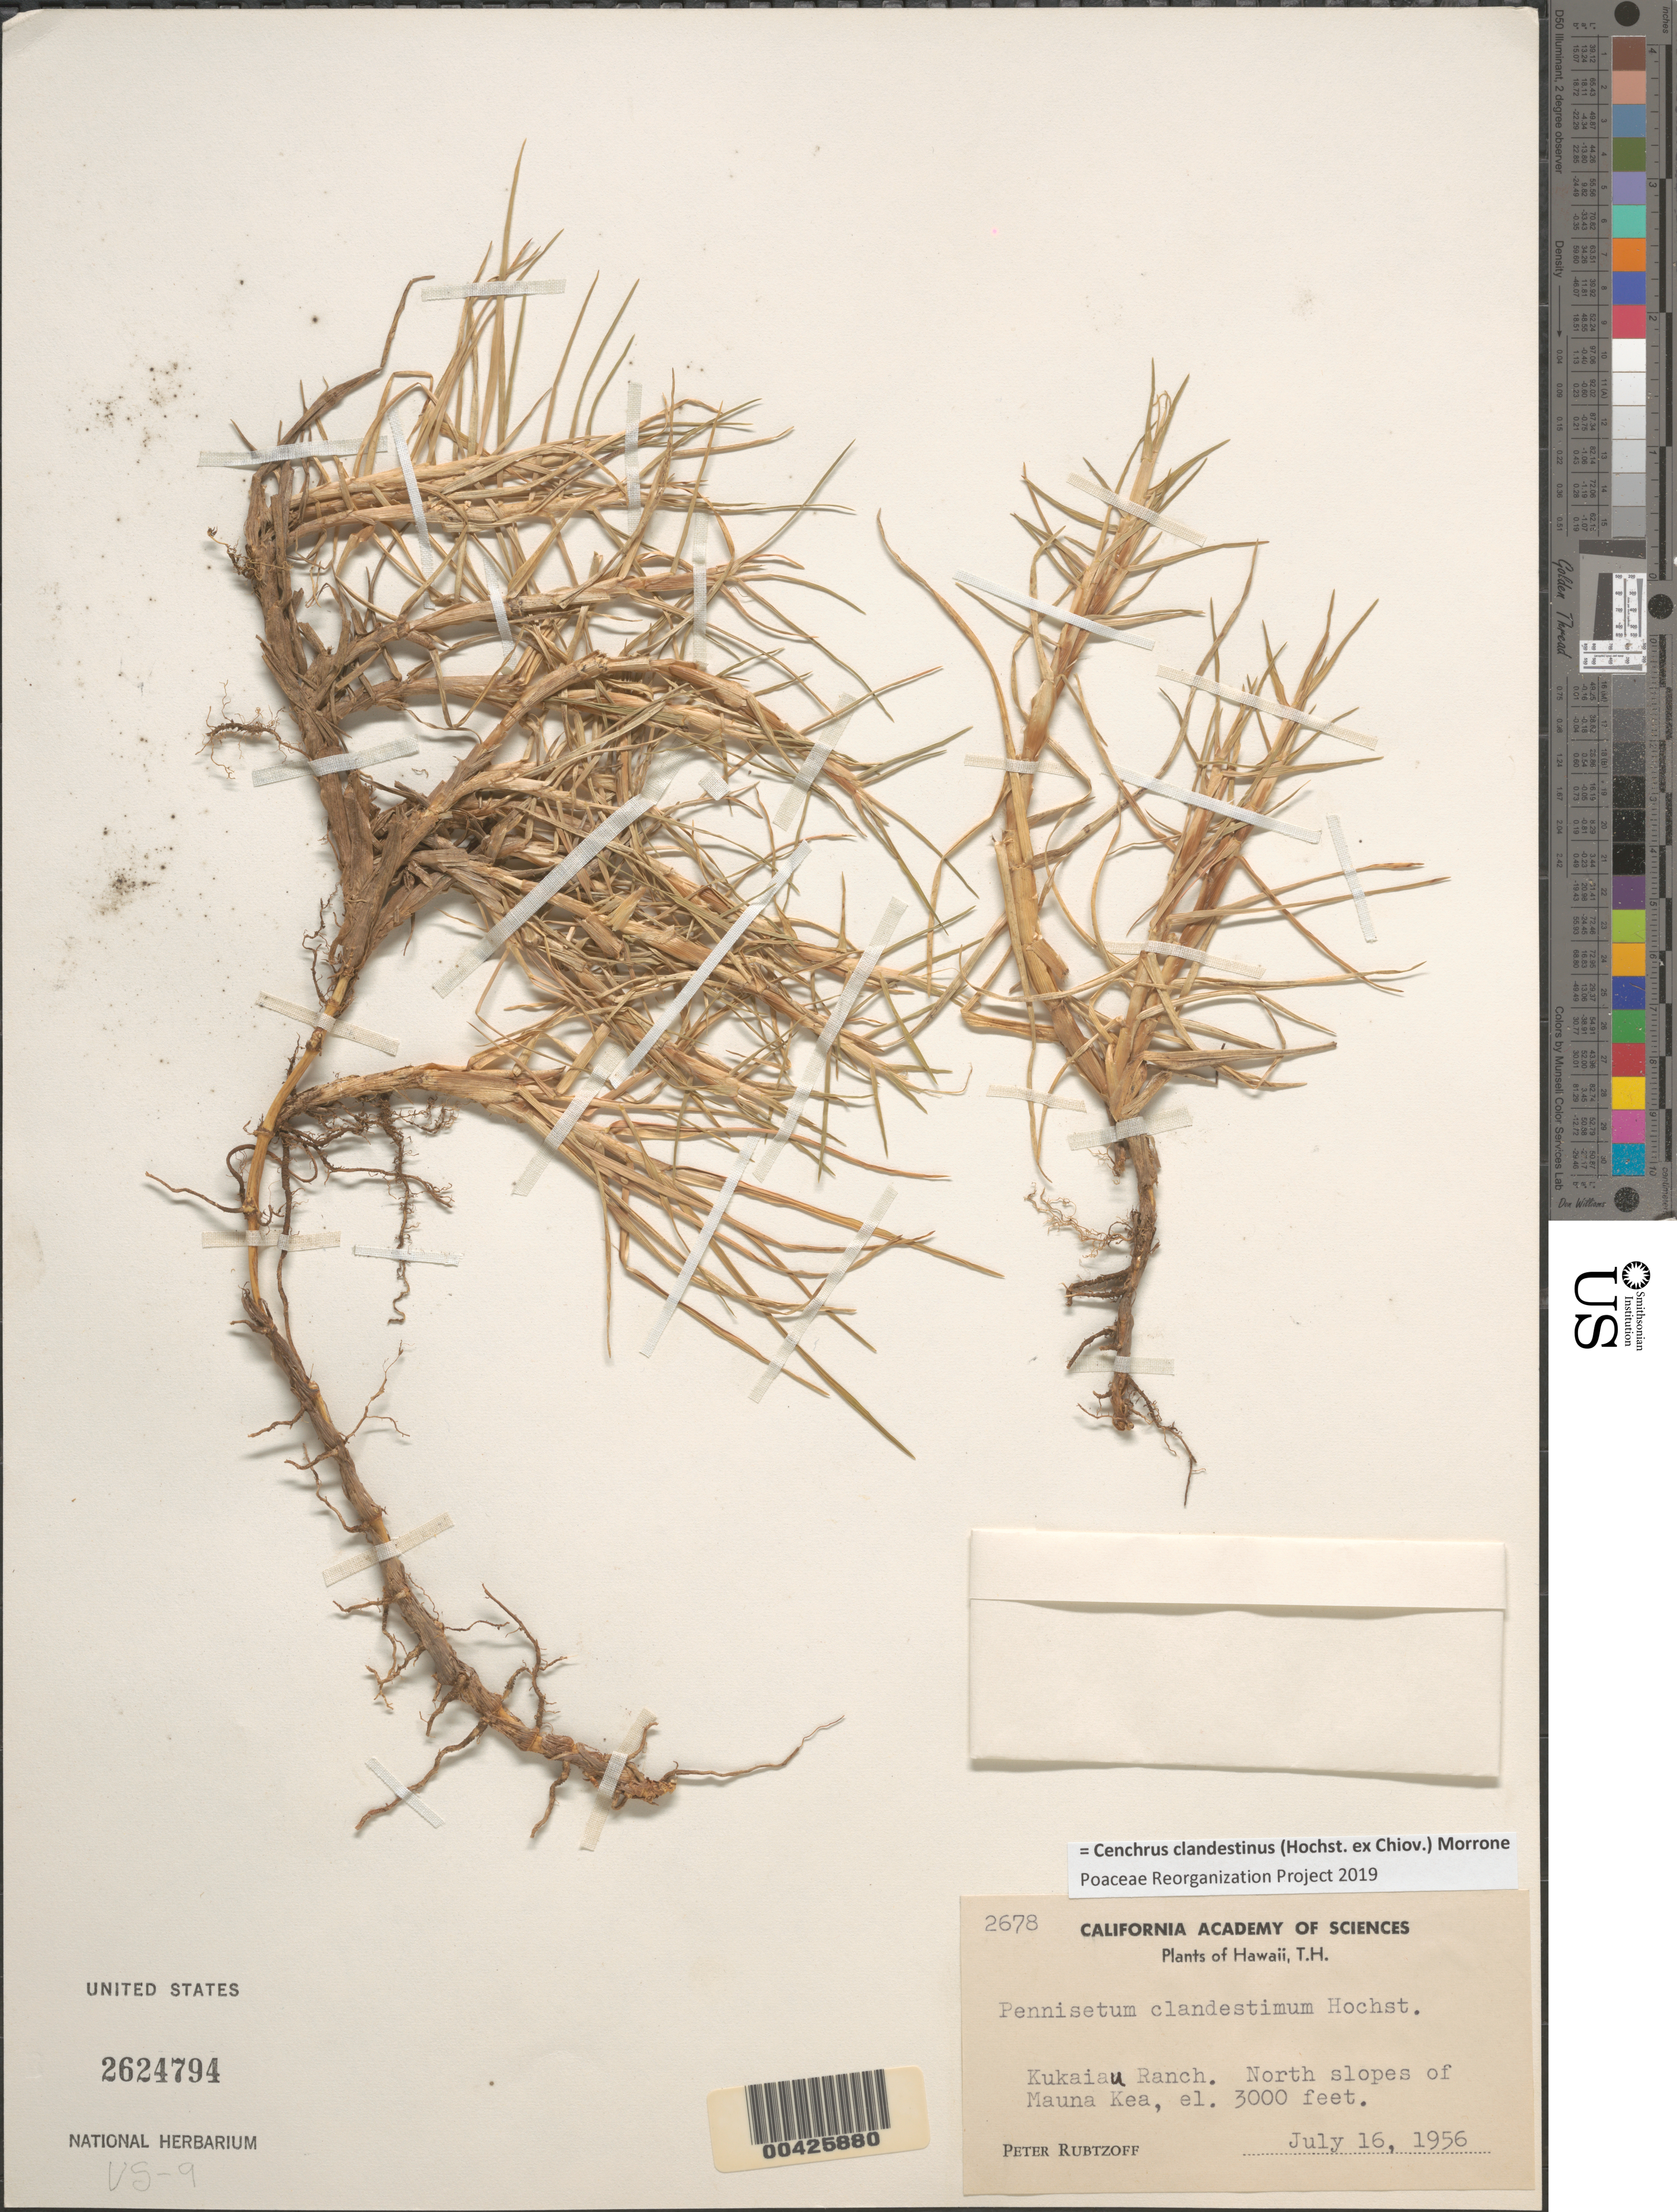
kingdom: Plantae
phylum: Tracheophyta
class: Liliopsida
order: Poales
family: Poaceae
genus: Cenchrus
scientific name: Cenchrus clandestinus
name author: (Hochst. & Chiov.) Morrone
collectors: P. Rubtzoff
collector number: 2678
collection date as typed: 16 Jul 1956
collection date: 1956-07-16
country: United States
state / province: Hawaii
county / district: Hawaii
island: Hawaii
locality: Kukaiau Ranch, N slopes of Mauna Kea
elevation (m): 914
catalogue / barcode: US 2624794